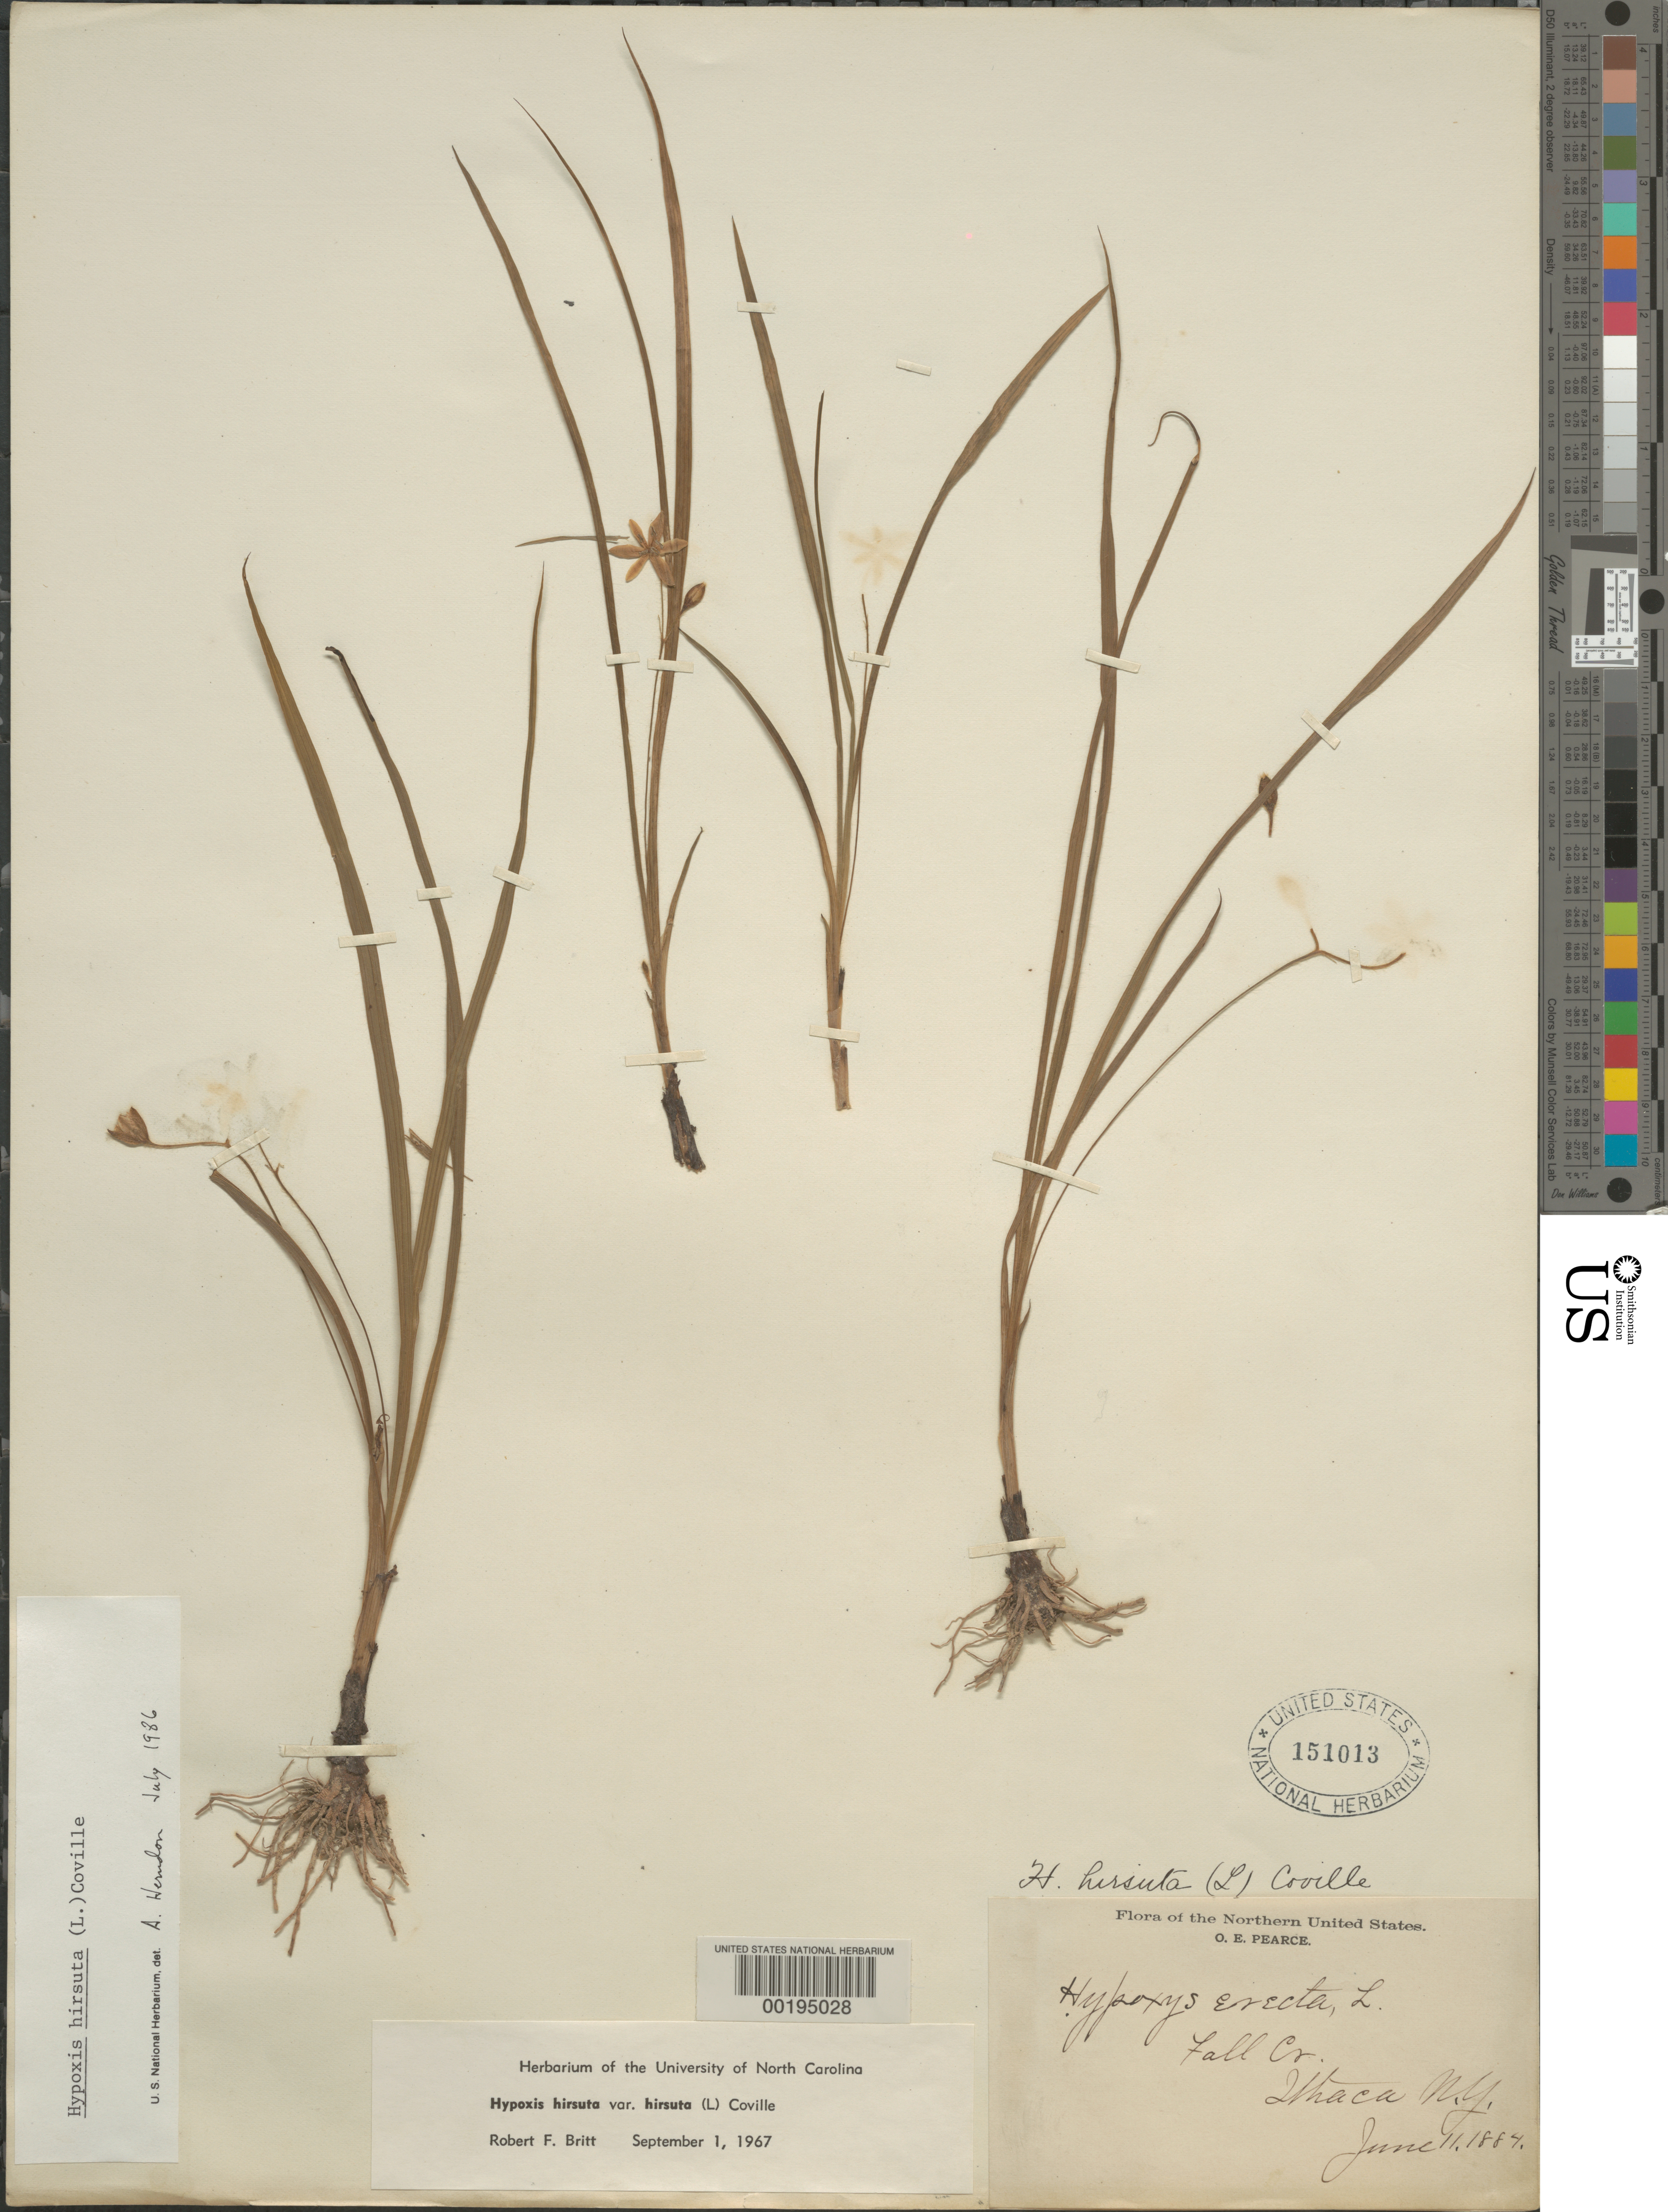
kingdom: Plantae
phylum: Tracheophyta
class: Liliopsida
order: Asparagales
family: Hypoxidaceae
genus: Hypoxis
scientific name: Hypoxis hirsuta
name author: (L.) Coville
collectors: O. E. Pearce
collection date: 1884-06-11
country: United States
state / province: New York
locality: The Northern United States. Fall Cr. Ithaca.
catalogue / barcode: US 151013